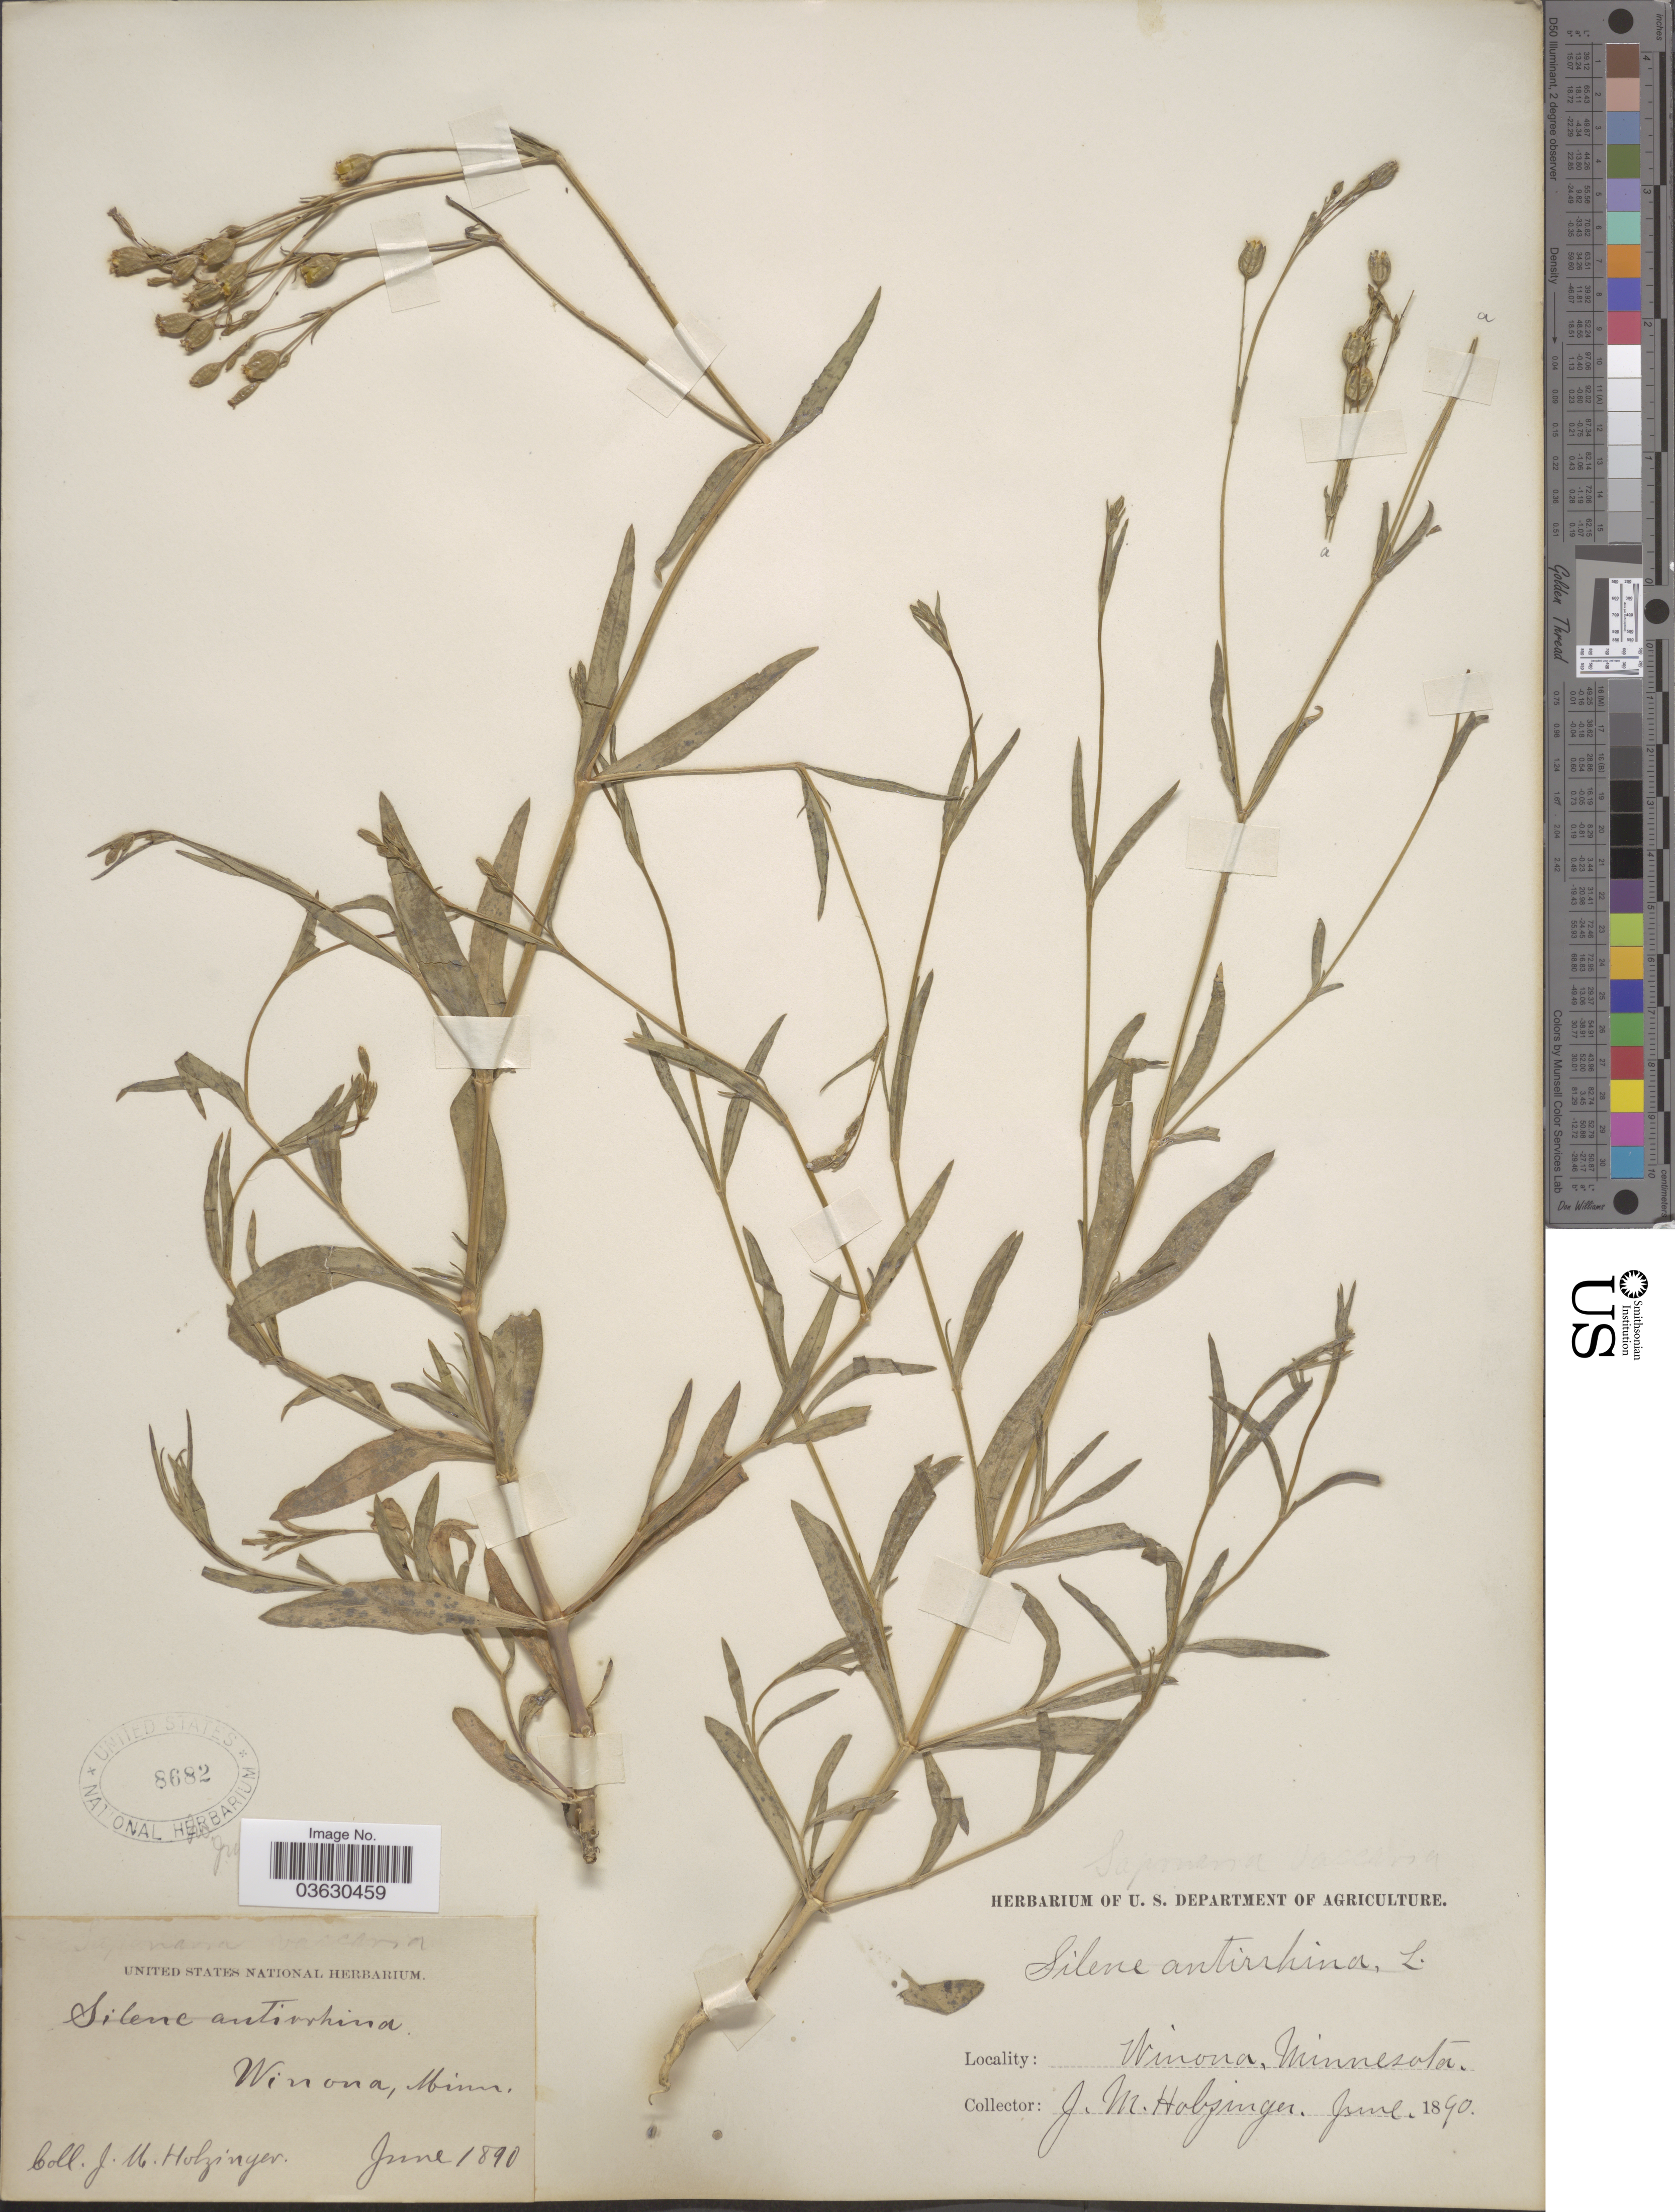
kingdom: Plantae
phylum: Tracheophyta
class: Magnoliopsida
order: Caryophyllales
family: Caryophyllaceae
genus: Silene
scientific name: Silene antirrhina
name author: L.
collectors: J. M. Holzinger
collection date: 1890-06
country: United States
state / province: Minnesota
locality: Winona.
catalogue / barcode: US 8682